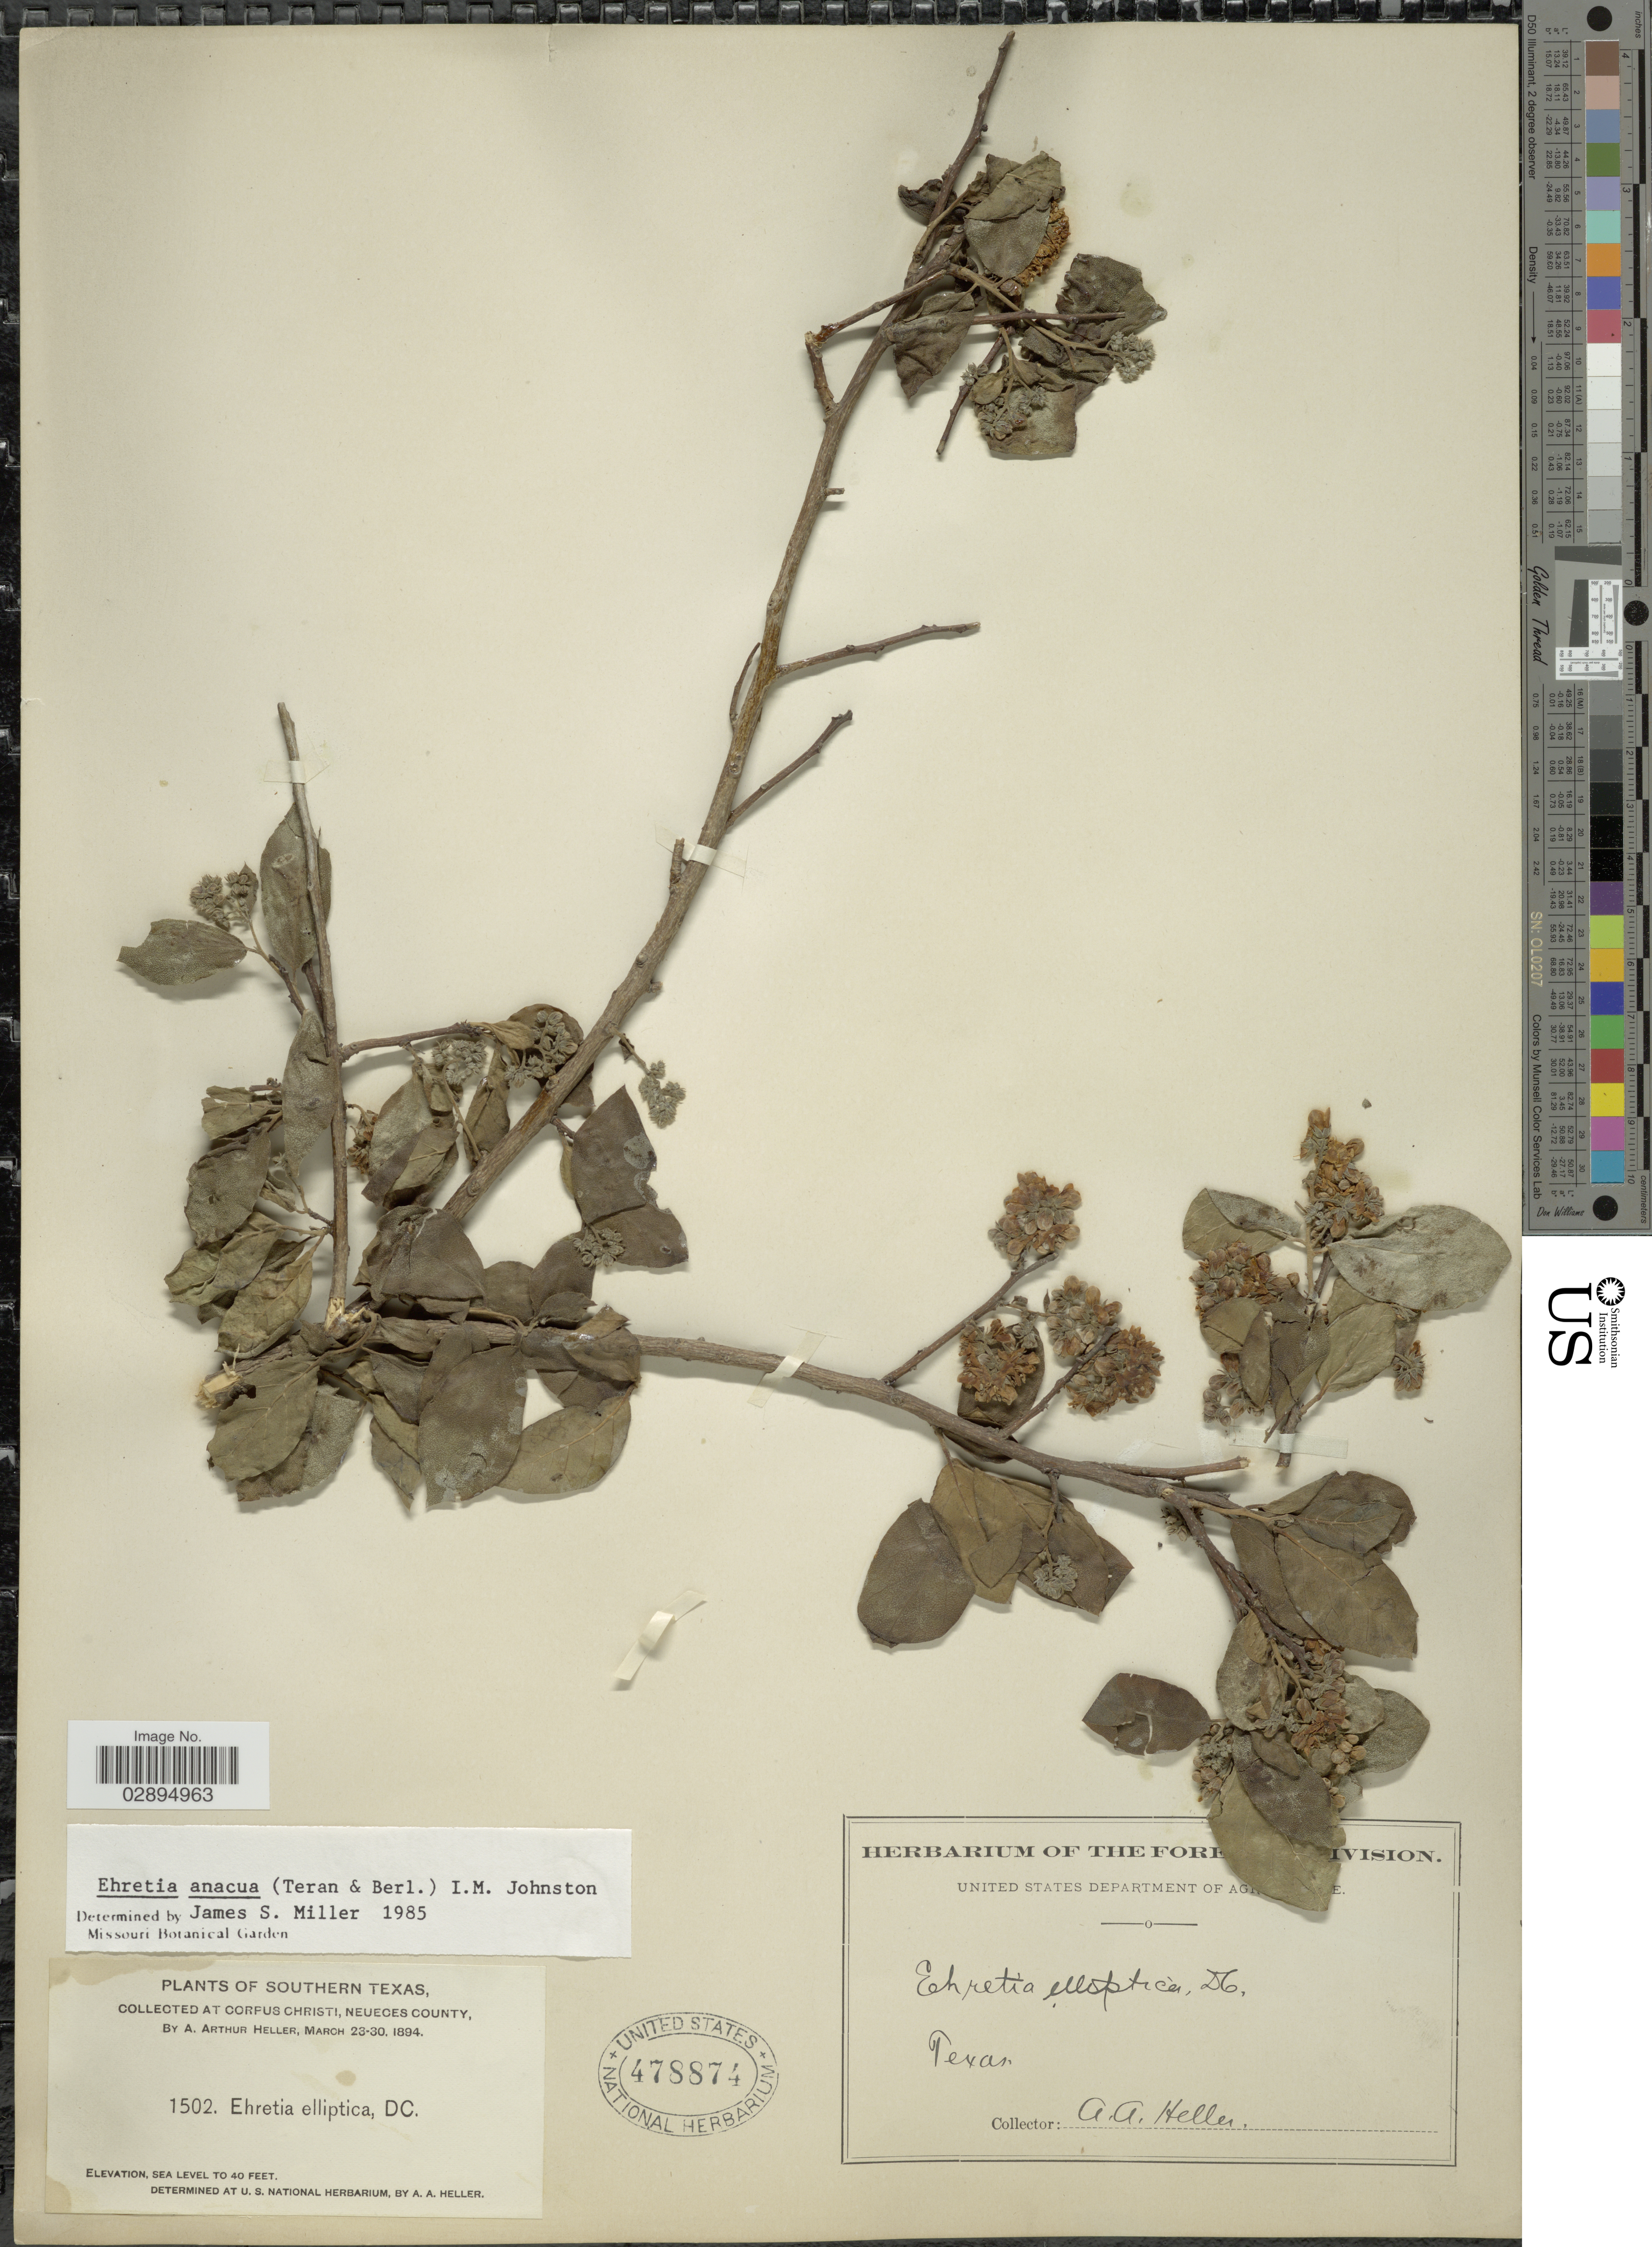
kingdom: Plantae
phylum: Tracheophyta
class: Magnoliopsida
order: Boraginales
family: Ehretiaceae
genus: Ehretia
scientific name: Ehretia anacua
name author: (Terán & Berland.) I.M. Johnst.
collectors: A. A. Heller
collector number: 1502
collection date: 1894-03-23/1894-03-30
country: United States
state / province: Texas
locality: Southern Texas. Corpus Christi, Neueces County.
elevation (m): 0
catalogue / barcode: US 478874